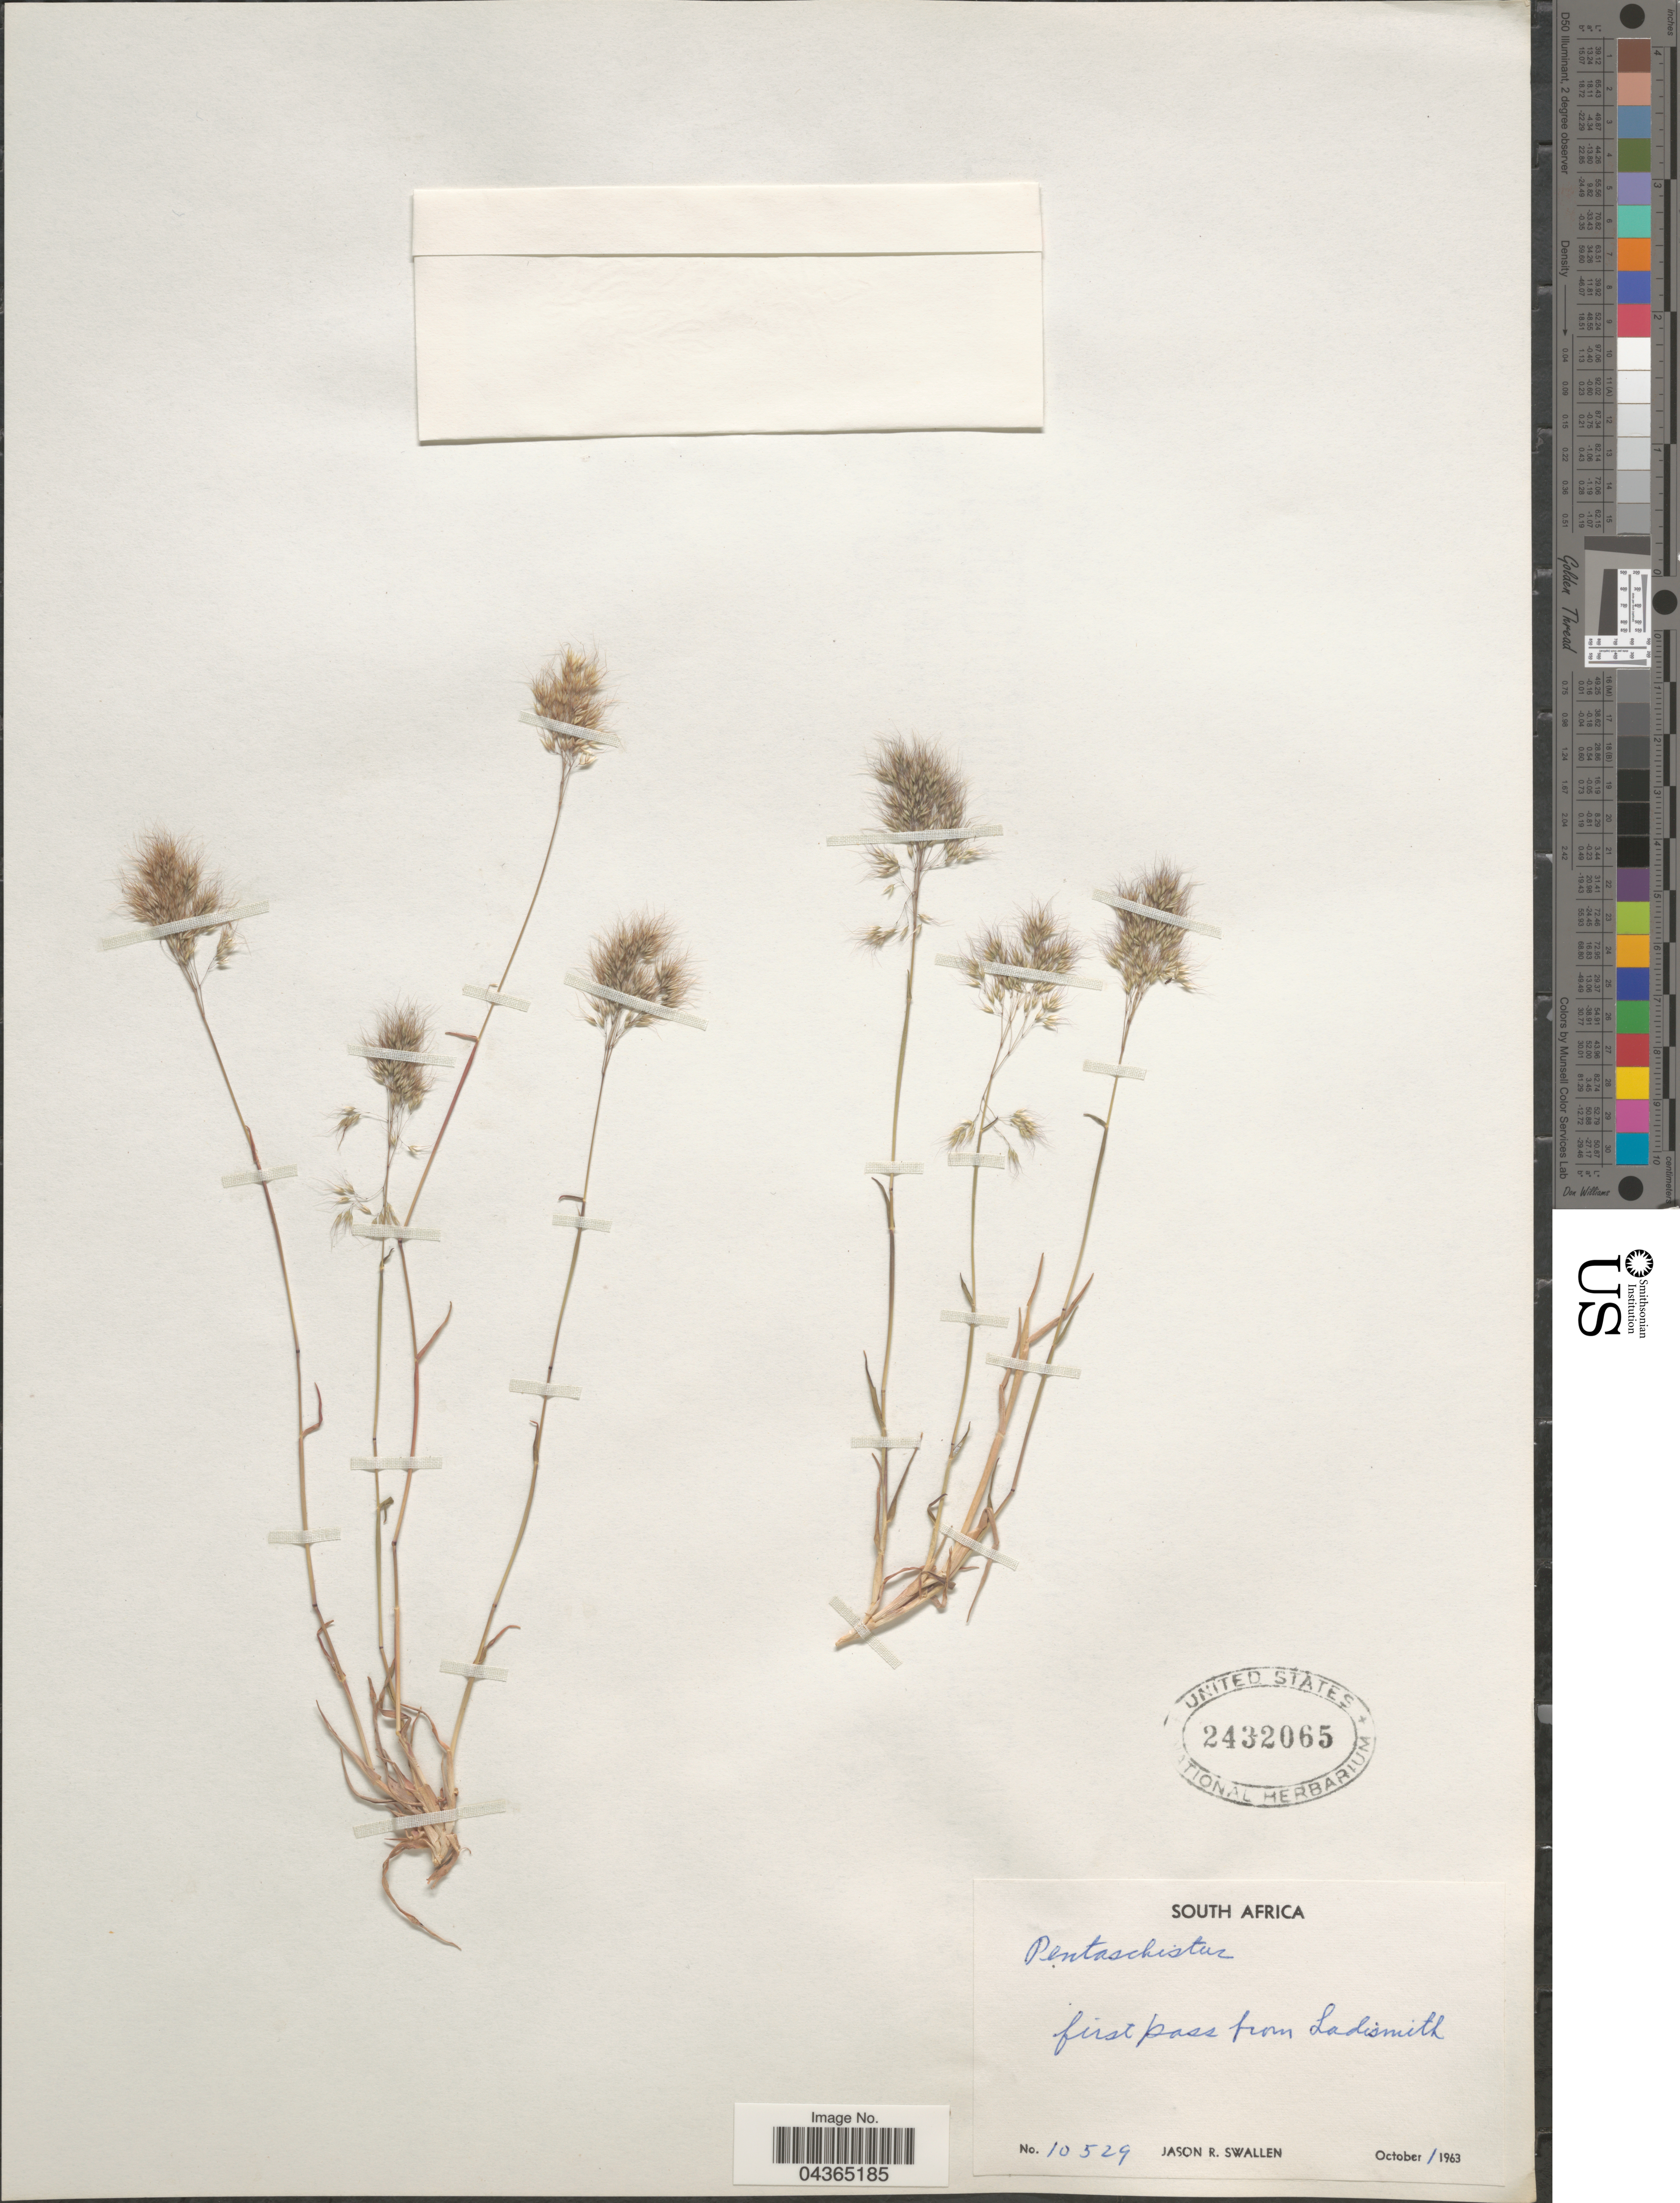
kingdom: Plantae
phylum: Tracheophyta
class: Liliopsida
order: Poales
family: Poaceae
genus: Pentameris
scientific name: Pentameris sp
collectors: J. R. Swallen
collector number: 10529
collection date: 1963-10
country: South Africa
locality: First pass from Ladismith.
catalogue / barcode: US 2432065